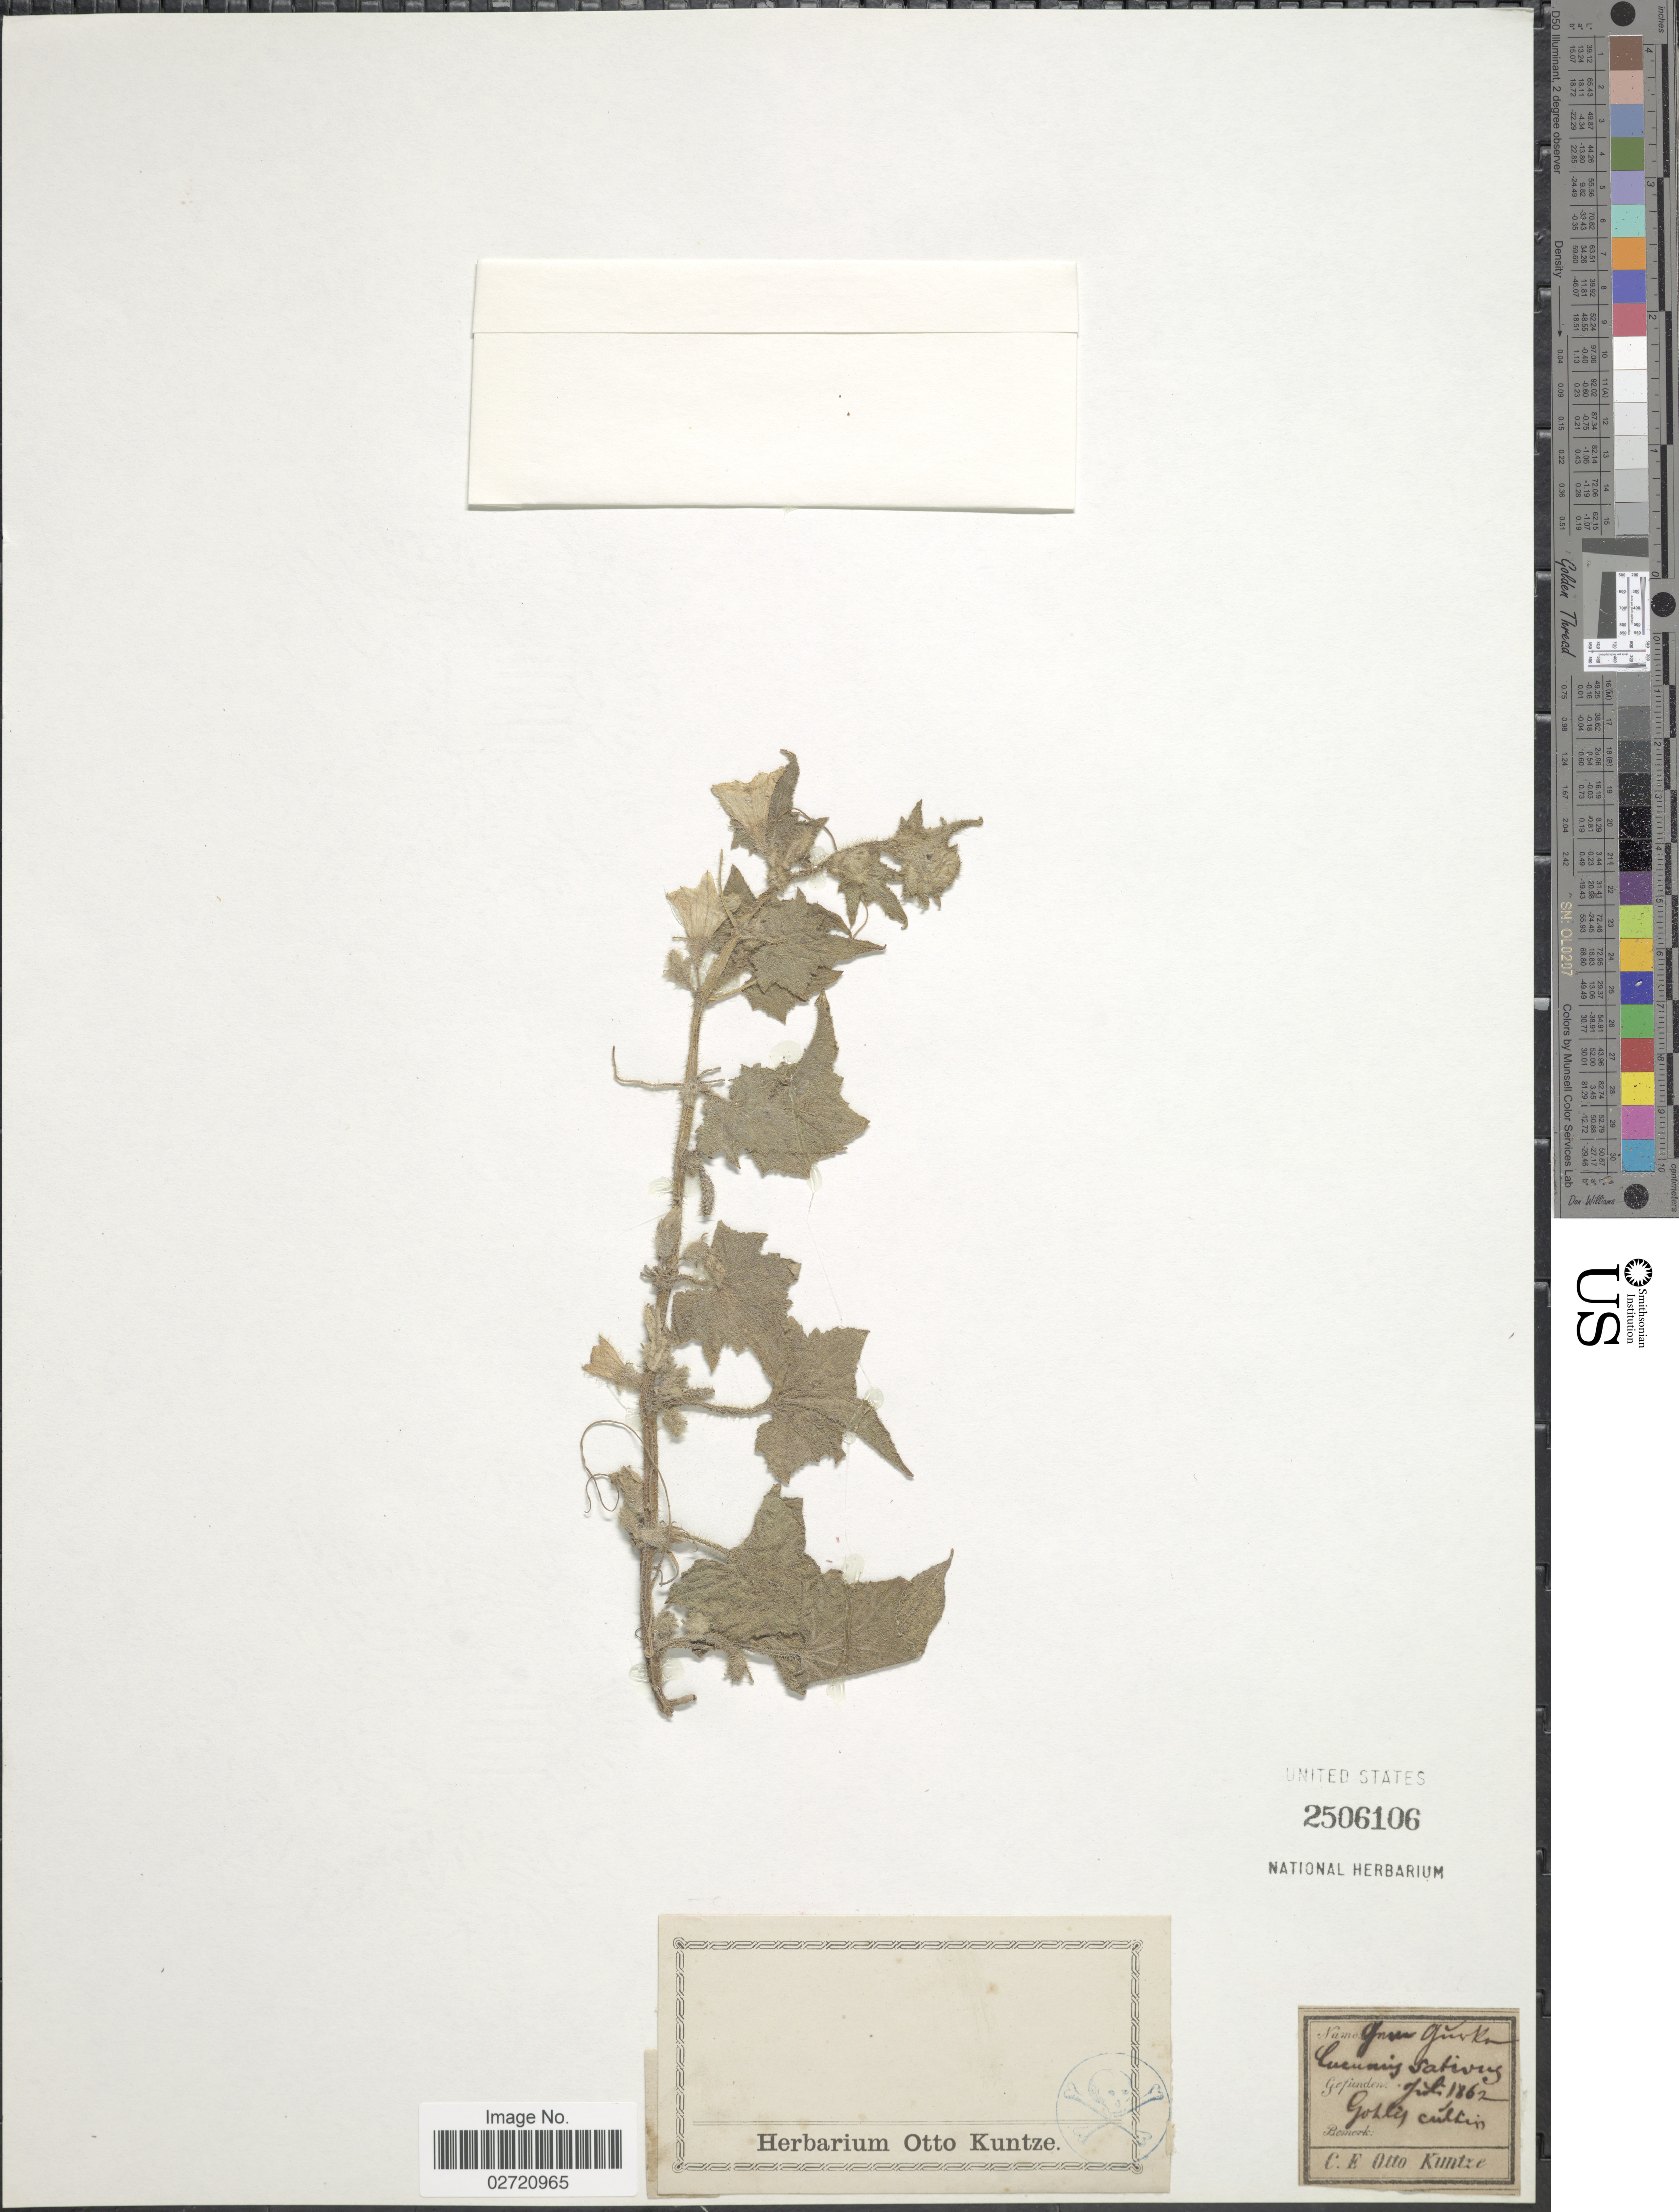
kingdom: Plantae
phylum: Tracheophyta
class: Magnoliopsida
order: Cucurbitales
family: Cucurbitaceae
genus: Cucumis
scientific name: Cucumis sativus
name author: L.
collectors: C.E.O. Kuntze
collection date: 1862-07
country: Germany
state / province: Sachsen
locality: Gohlis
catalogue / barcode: US 2506106